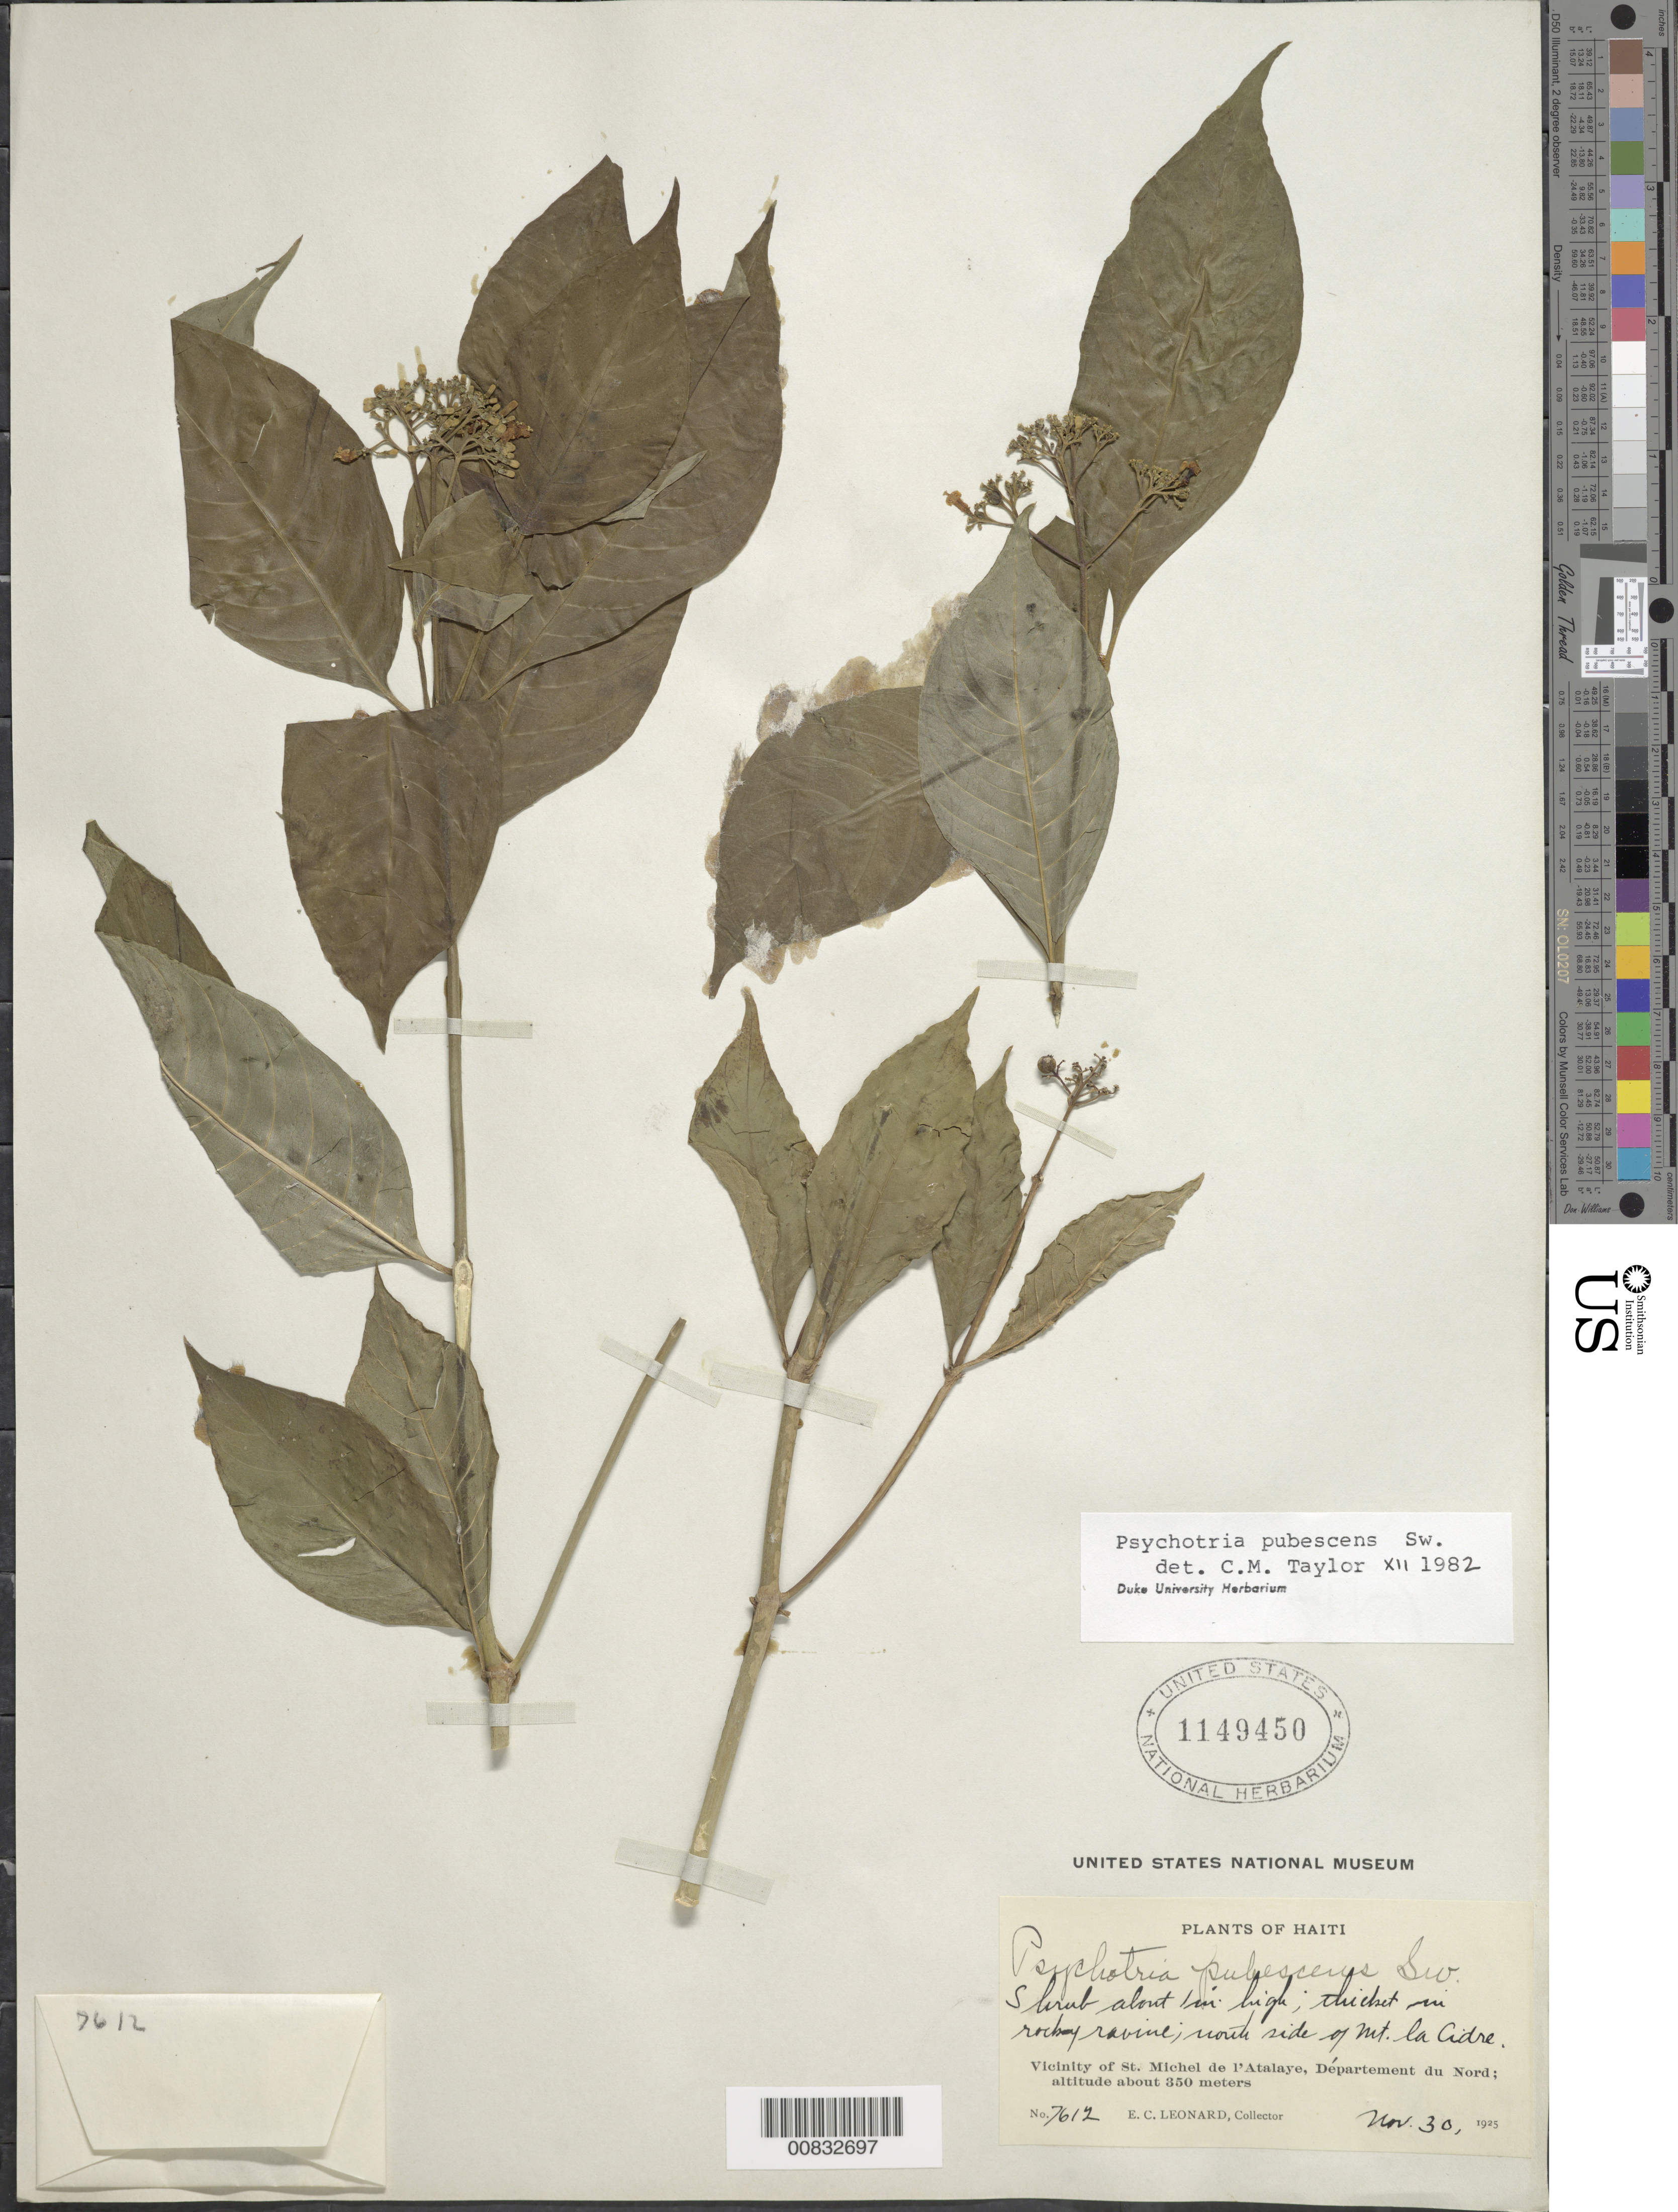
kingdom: Plantae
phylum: Tracheophyta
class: Magnoliopsida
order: Gentianales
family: Rubiaceae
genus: Psychotria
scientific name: Psychotria pubescens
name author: Sw.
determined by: Taylor, Charlotte M.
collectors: E. C. Leonard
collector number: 7612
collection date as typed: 30 Nov 1925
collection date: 1925-11-30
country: Haiti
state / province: Artibonite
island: Hispaniola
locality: Vicinity of St. Michel de l'Atalaye, north side of Mt. la Cidre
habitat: Thicket in rocky ravine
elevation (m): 350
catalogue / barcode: US 1149450